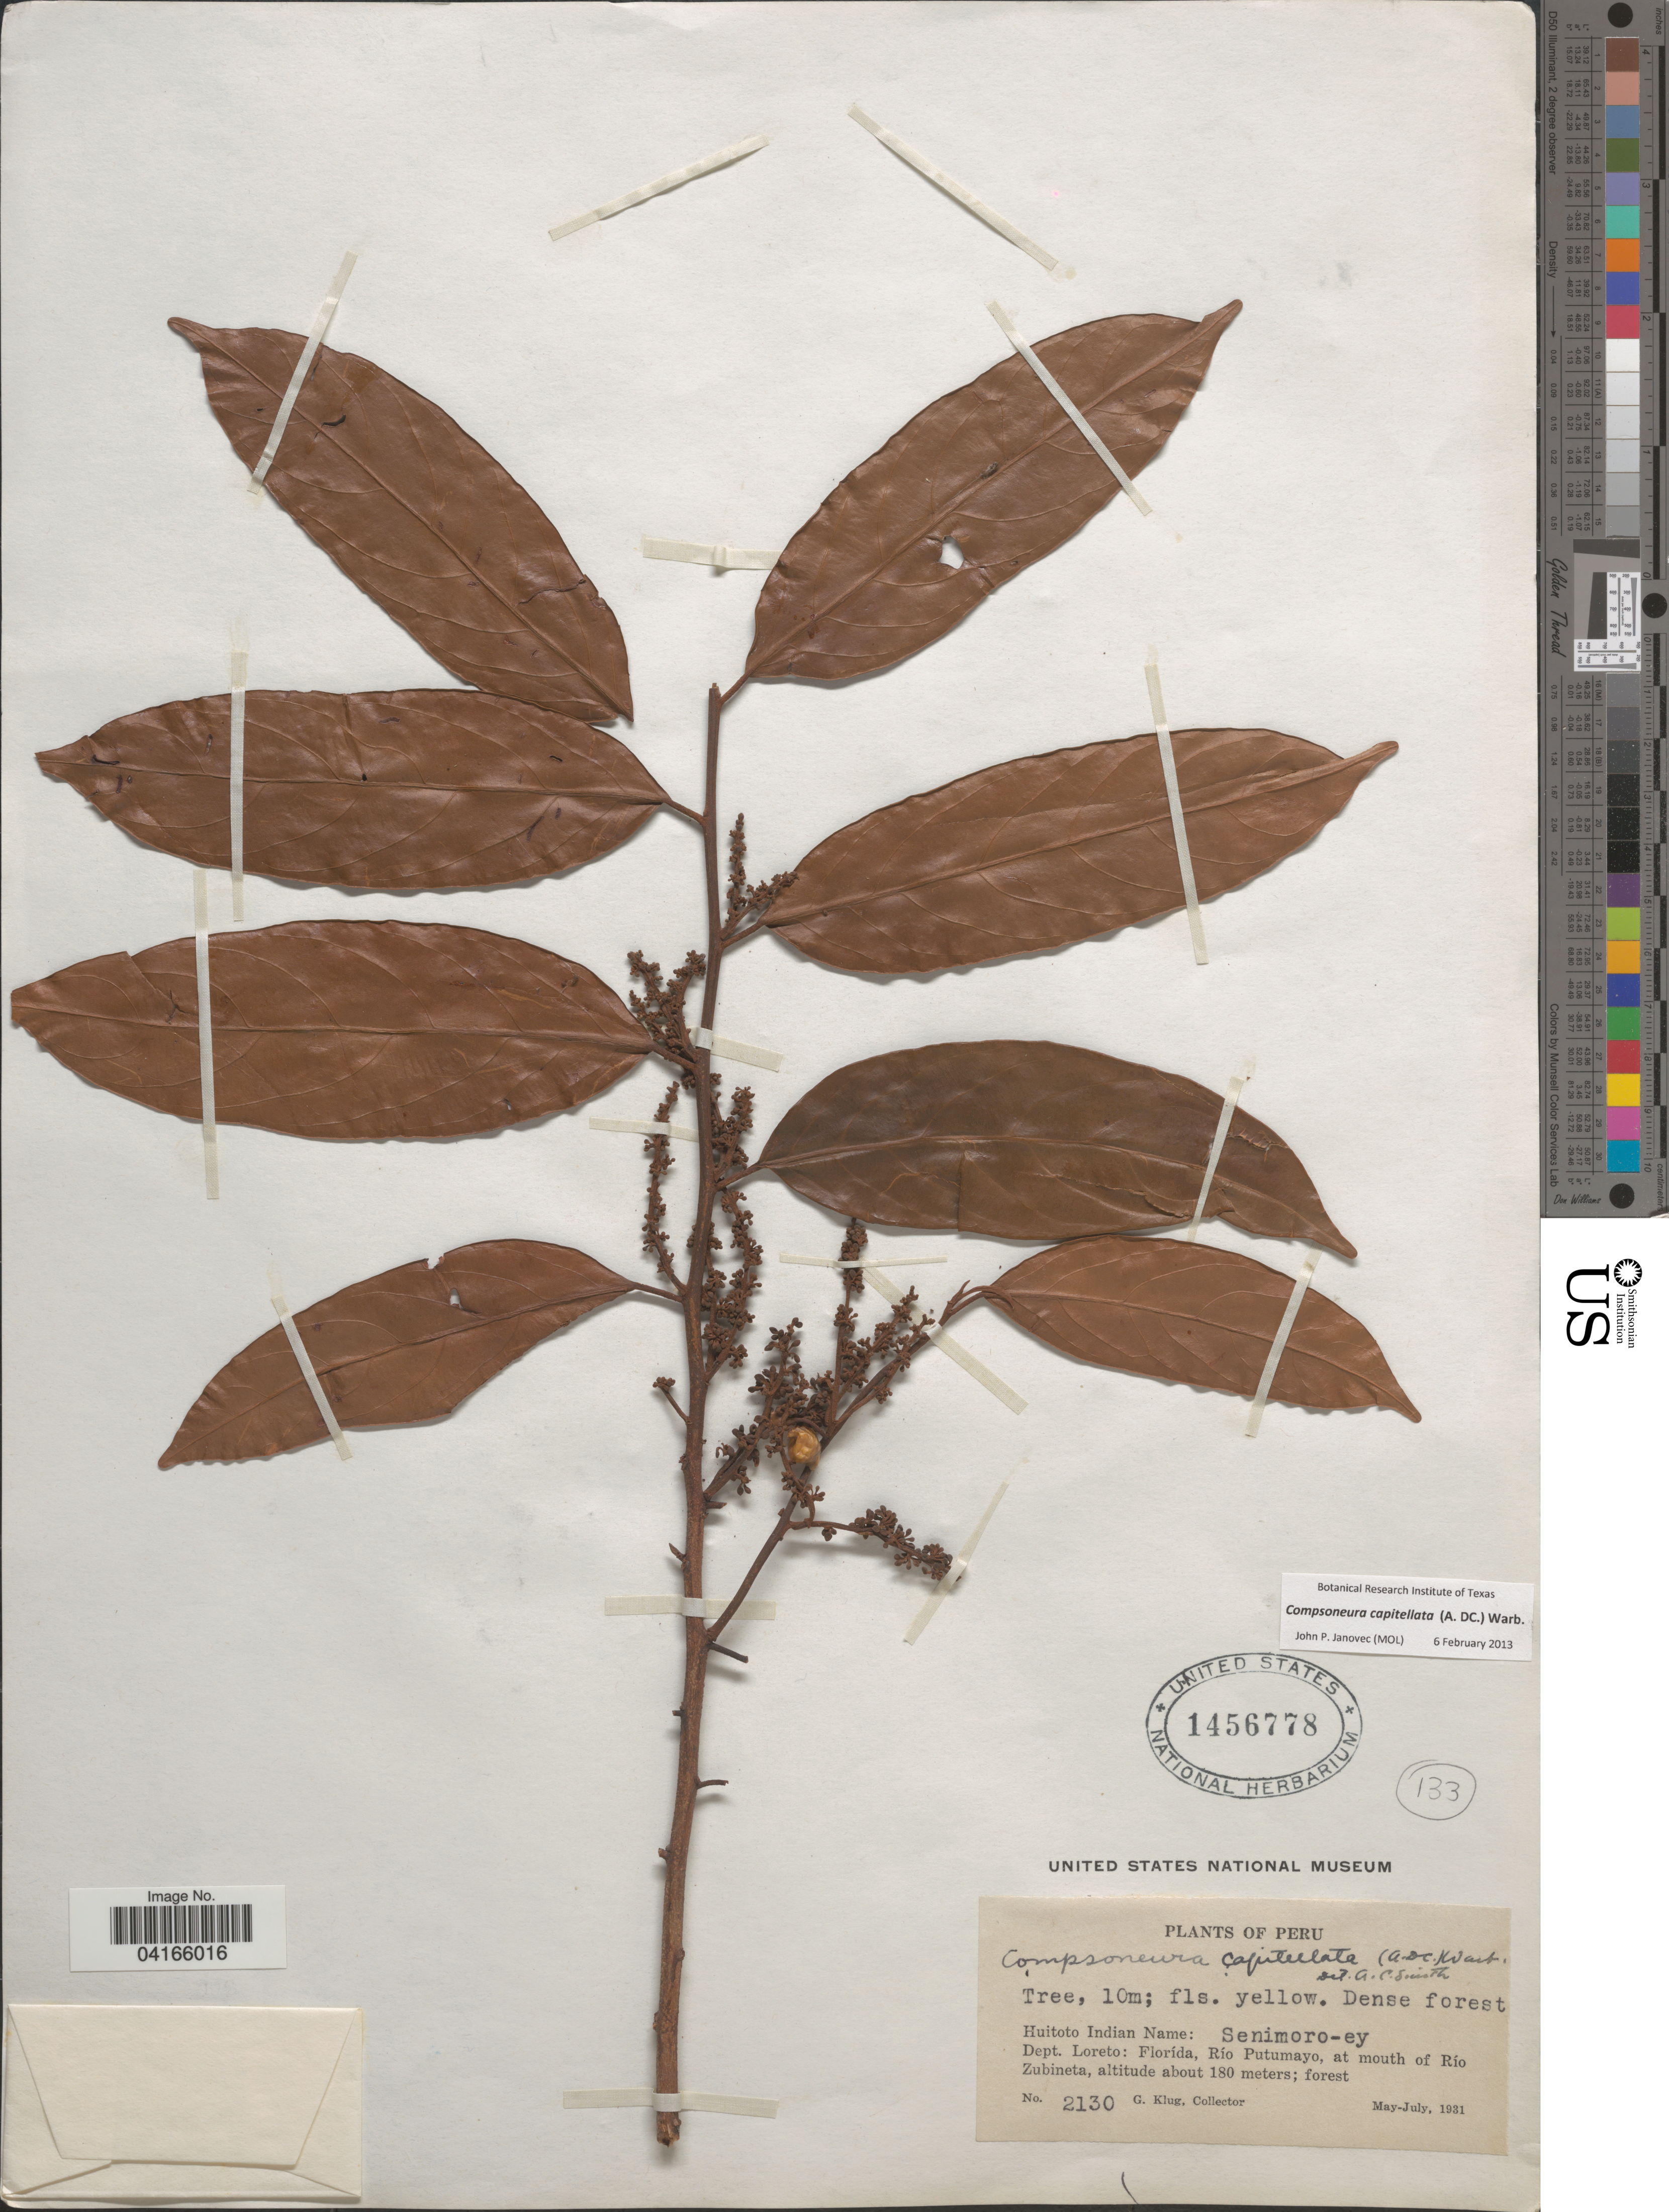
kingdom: Plantae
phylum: Tracheophyta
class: Magnoliopsida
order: Magnoliales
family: Myristicaceae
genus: Compsoneura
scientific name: Compsoneura capitellata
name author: (A. DC.) Warb.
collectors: G. Klug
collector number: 2130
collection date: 1931-05/1931-07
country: Peru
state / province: Loreto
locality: Dept. Loreto: Florída, Río Putumayo, at mouth of Río Zubineta.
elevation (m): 180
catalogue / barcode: US 1456778